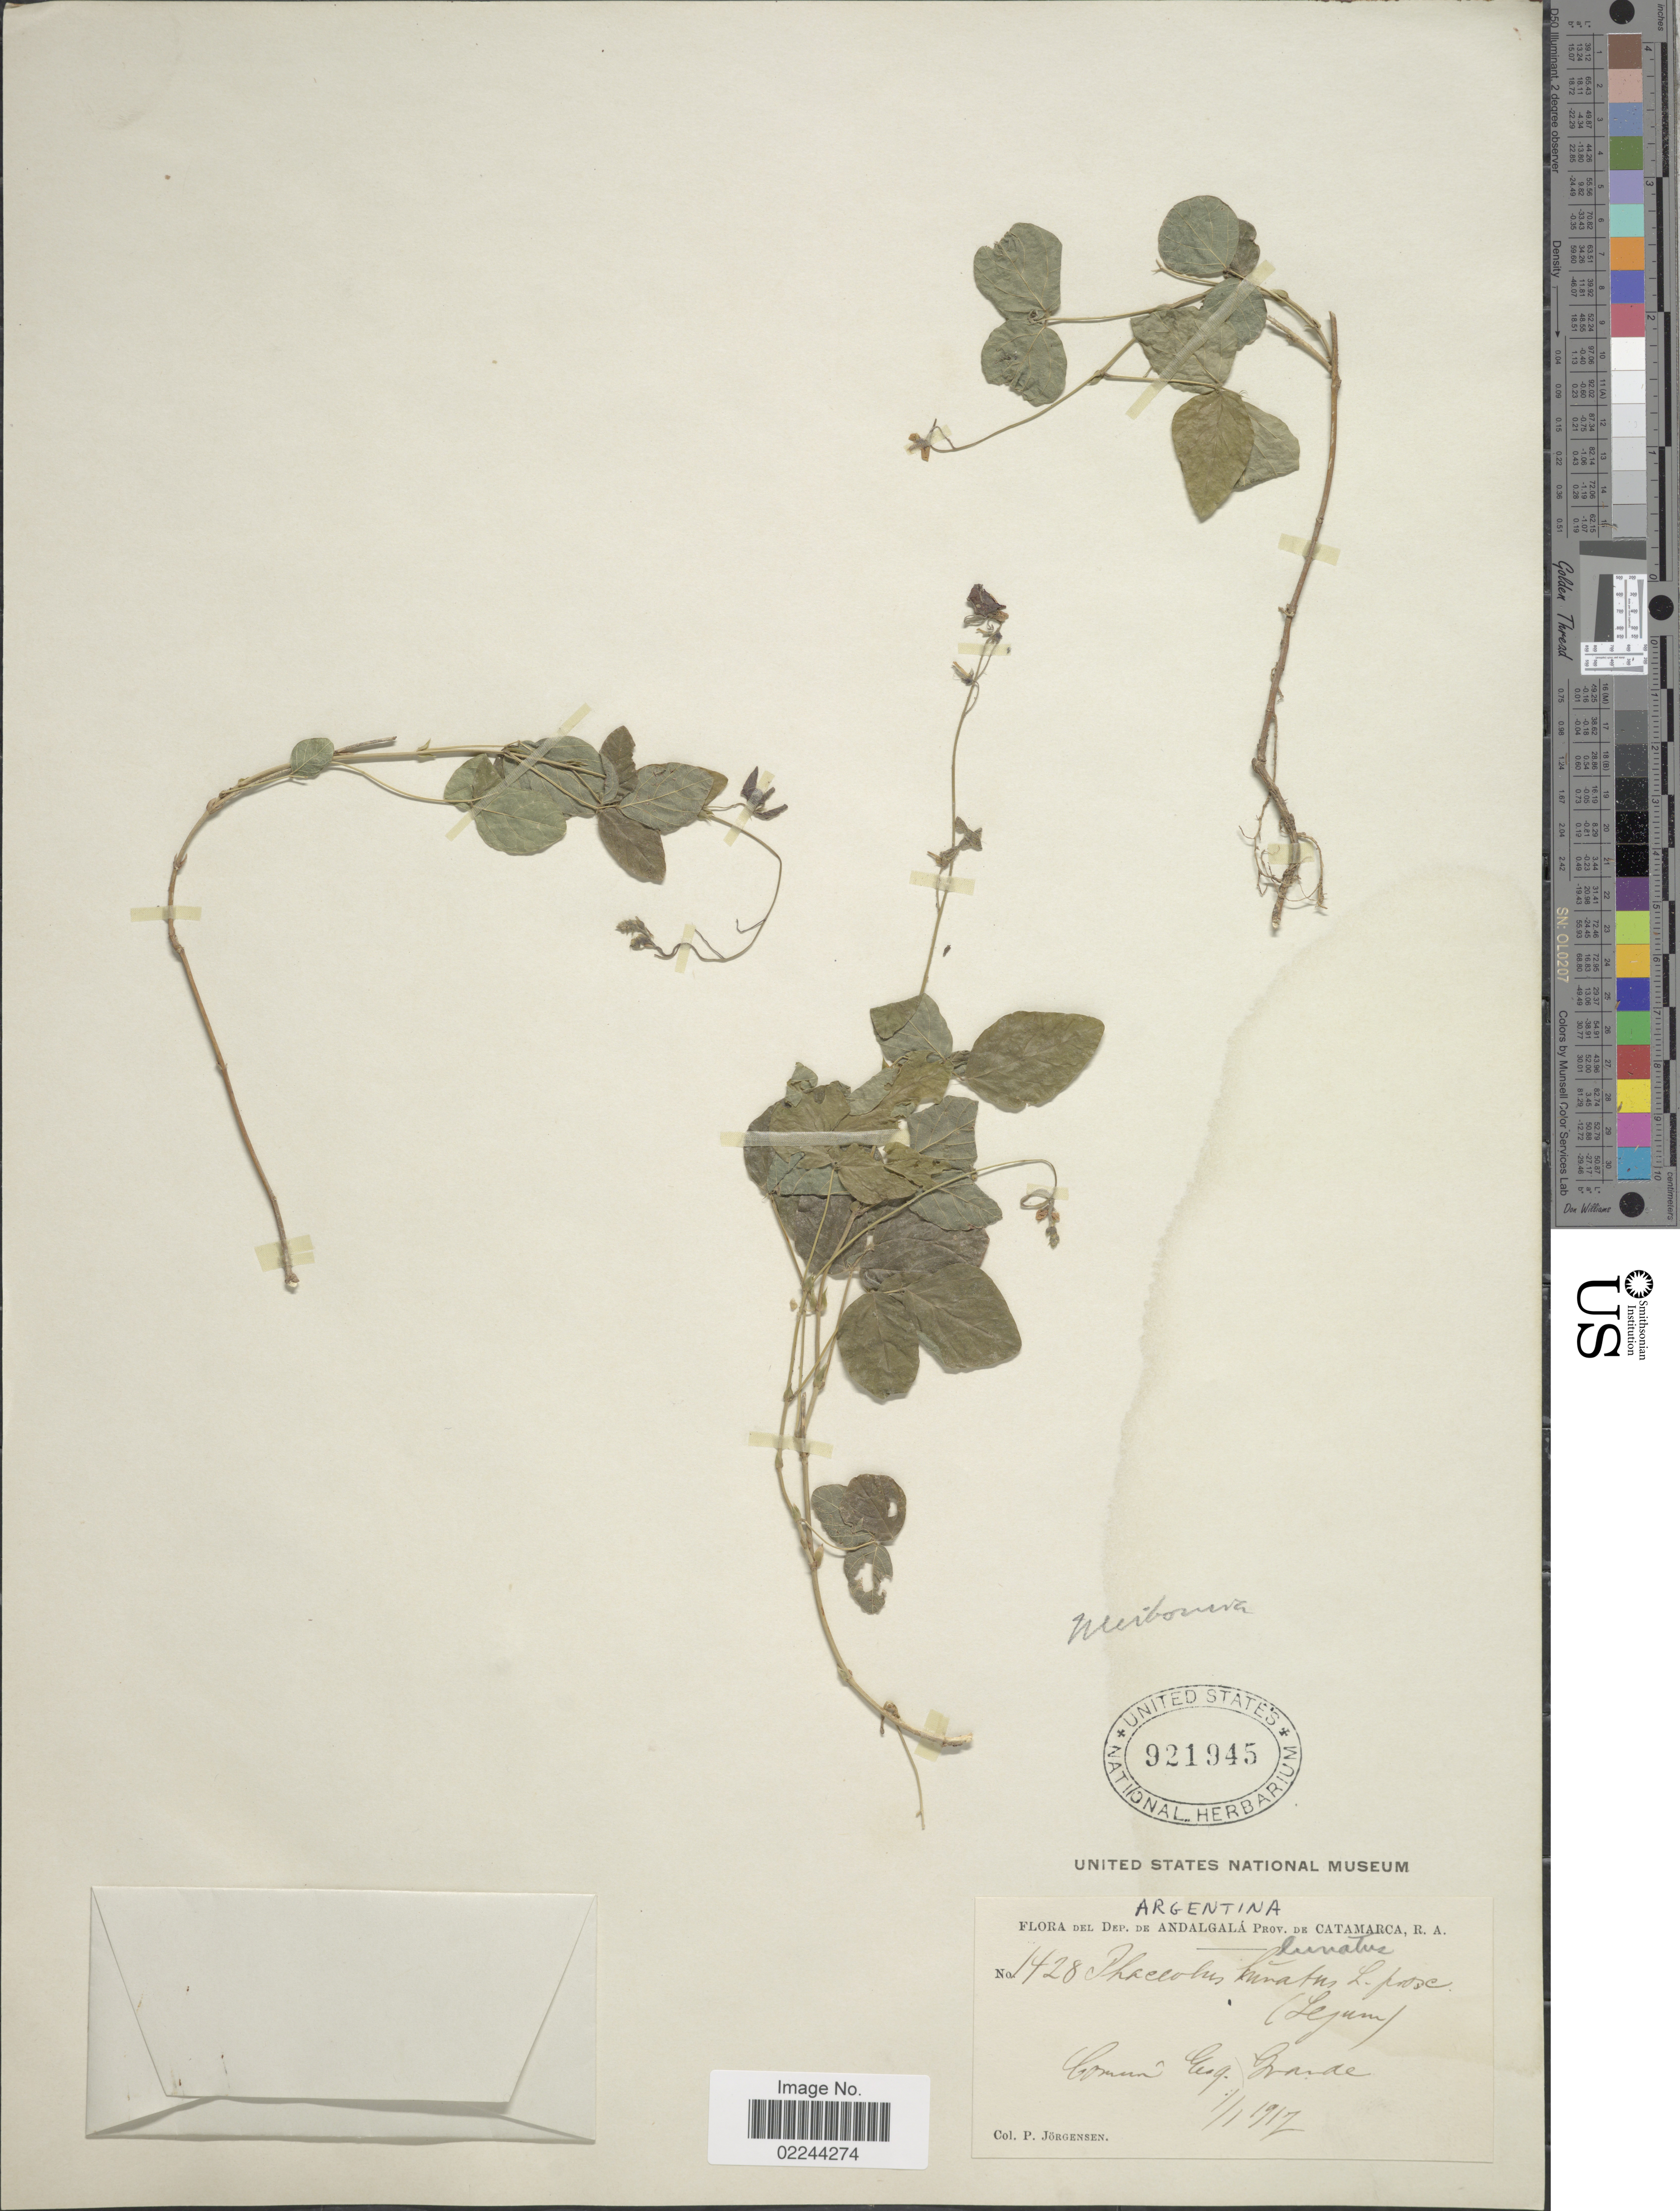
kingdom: Plantae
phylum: Tracheophyta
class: Magnoliopsida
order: Fabales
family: Fabaceae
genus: Desmodium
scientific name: Desmodium sp.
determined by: Strong, Mark T., (BOT), Smithsonian Institution - National Museum of Natural History (UNITED STATES)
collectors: P. Jörgensen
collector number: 1428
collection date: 1917-01-01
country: Argentina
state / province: Catamarca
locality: Dep De Andalgalá, Comun Esq. Grande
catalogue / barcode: US 921945